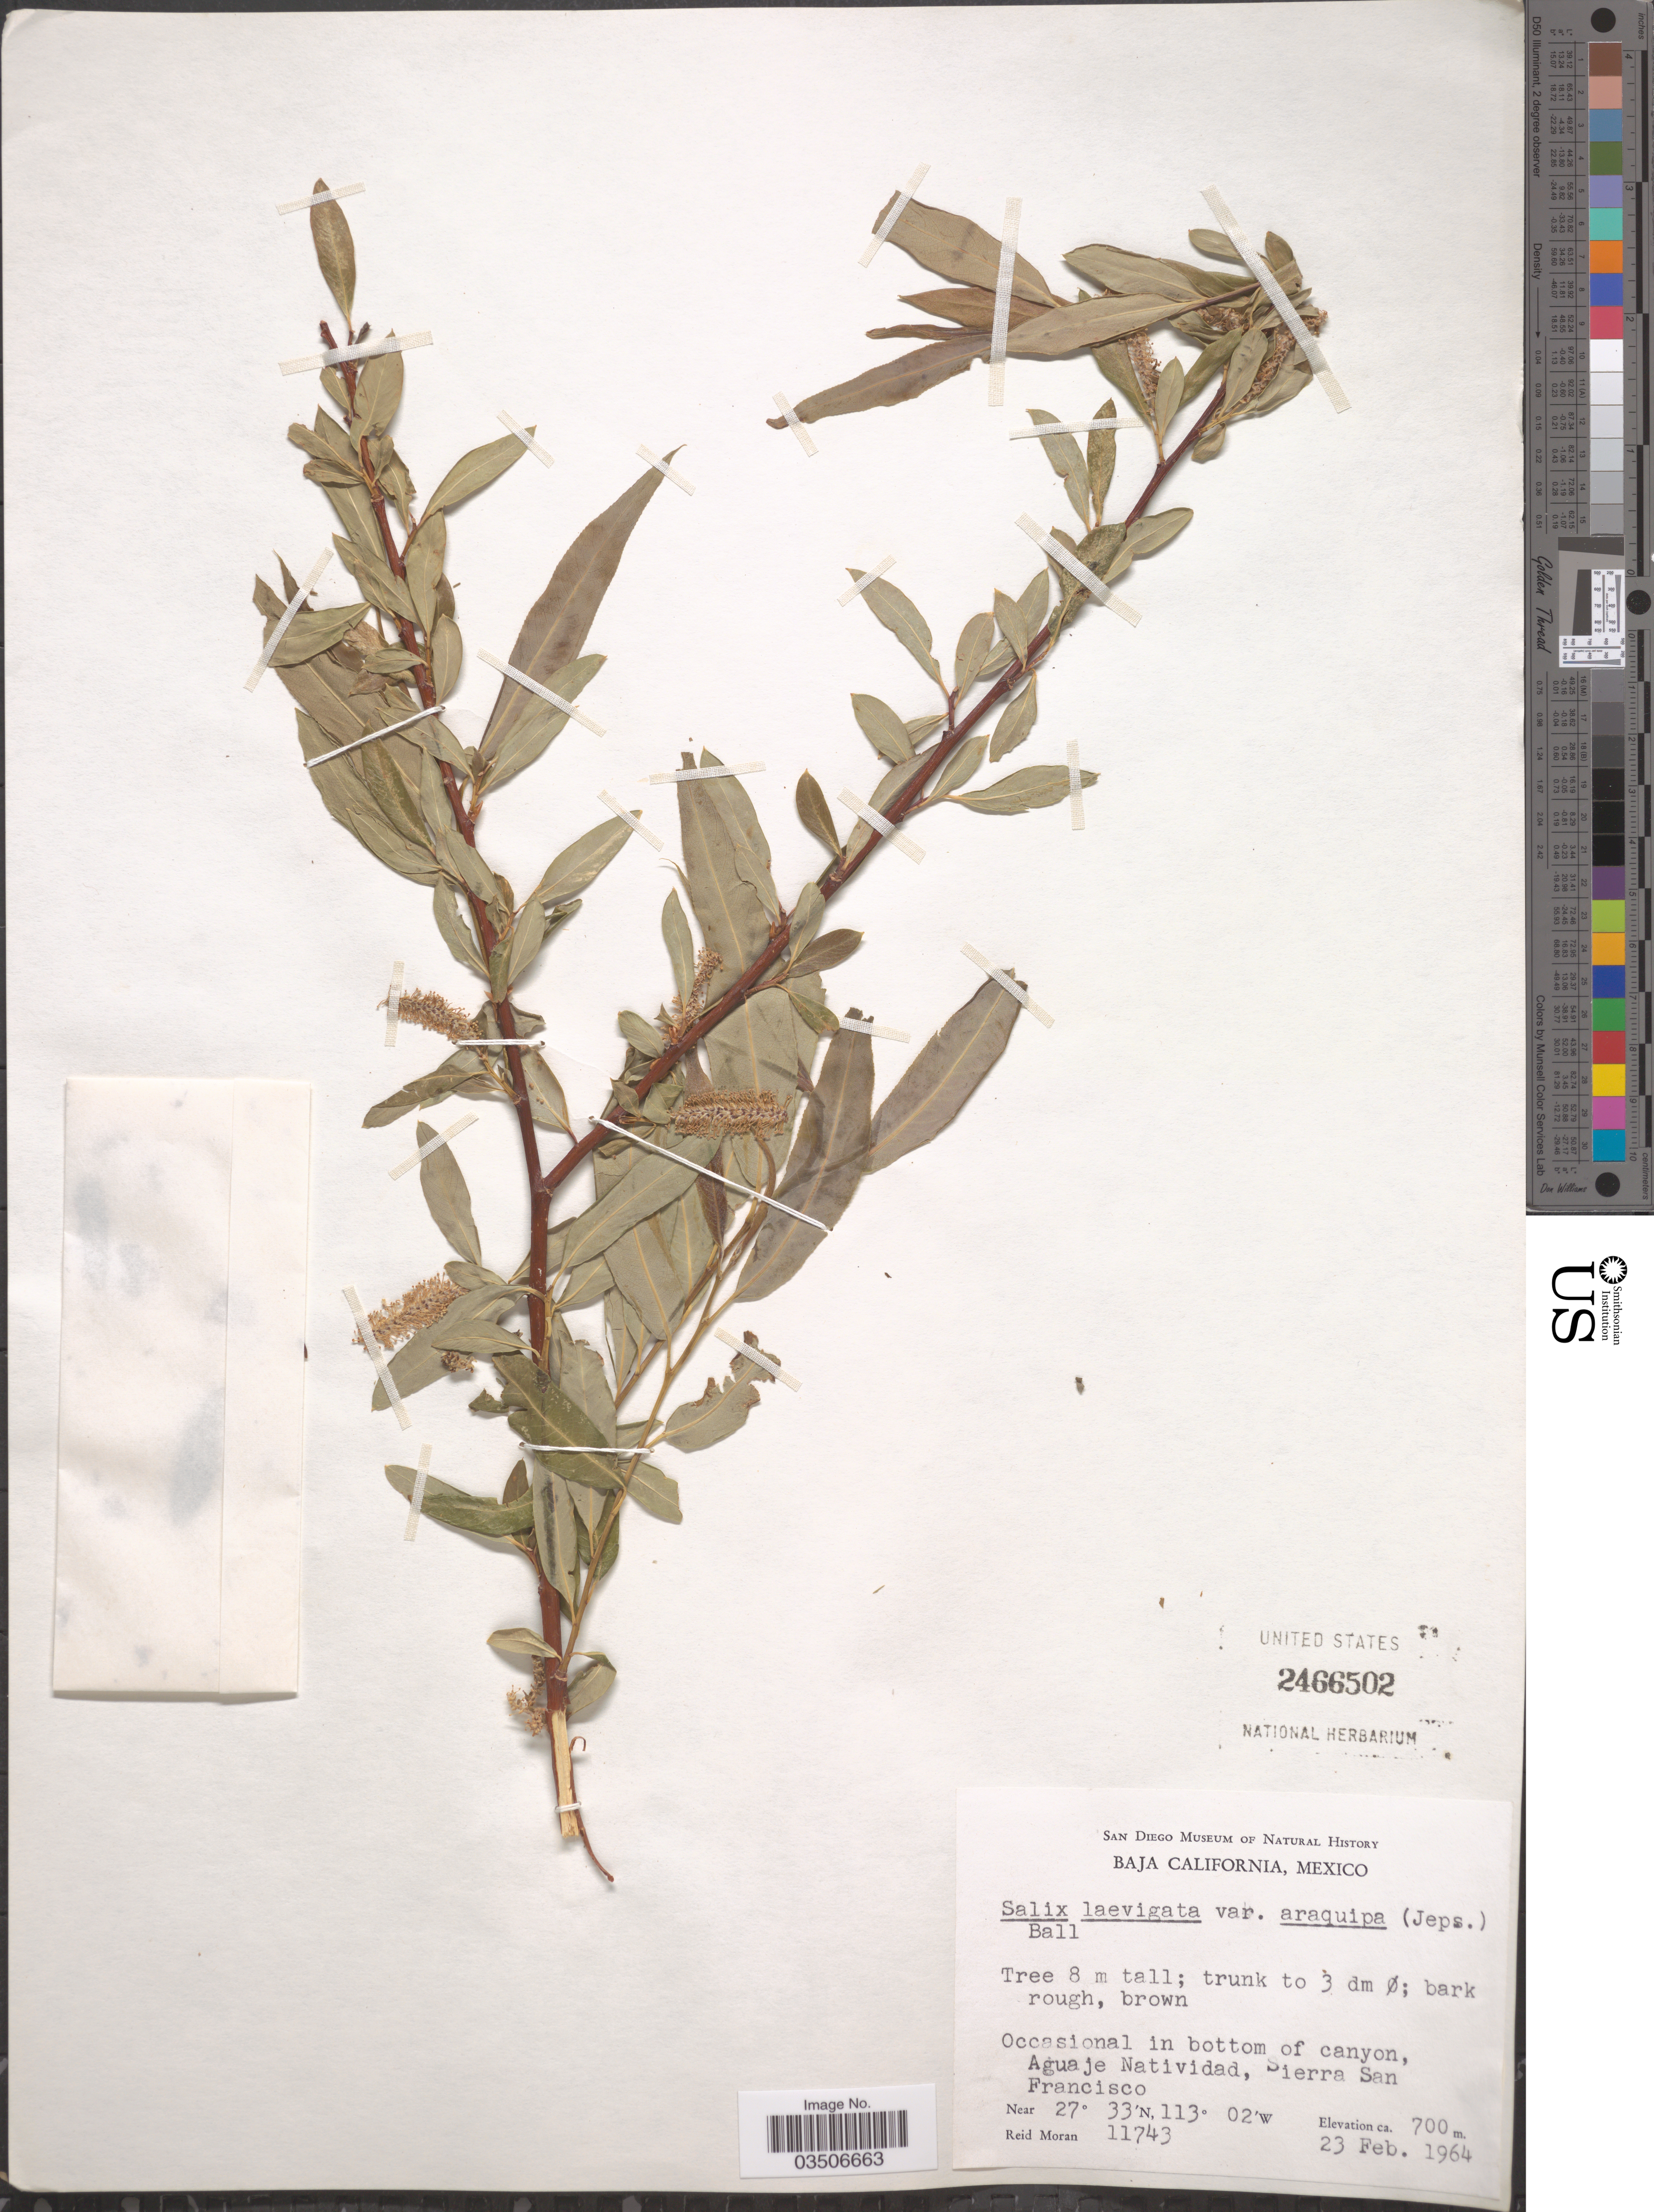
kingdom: Plantae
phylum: Tracheophyta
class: Magnoliopsida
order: Malpighiales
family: Salicaceae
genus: Salix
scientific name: Salix laevigata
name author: Bebb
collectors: R. Moran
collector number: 11743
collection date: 1964-02-23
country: Mexico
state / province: Baja California Sur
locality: Occasional in bottom of canyon, Aguaje Natividad, Sierra San Francisco.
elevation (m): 700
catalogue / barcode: US 2466502